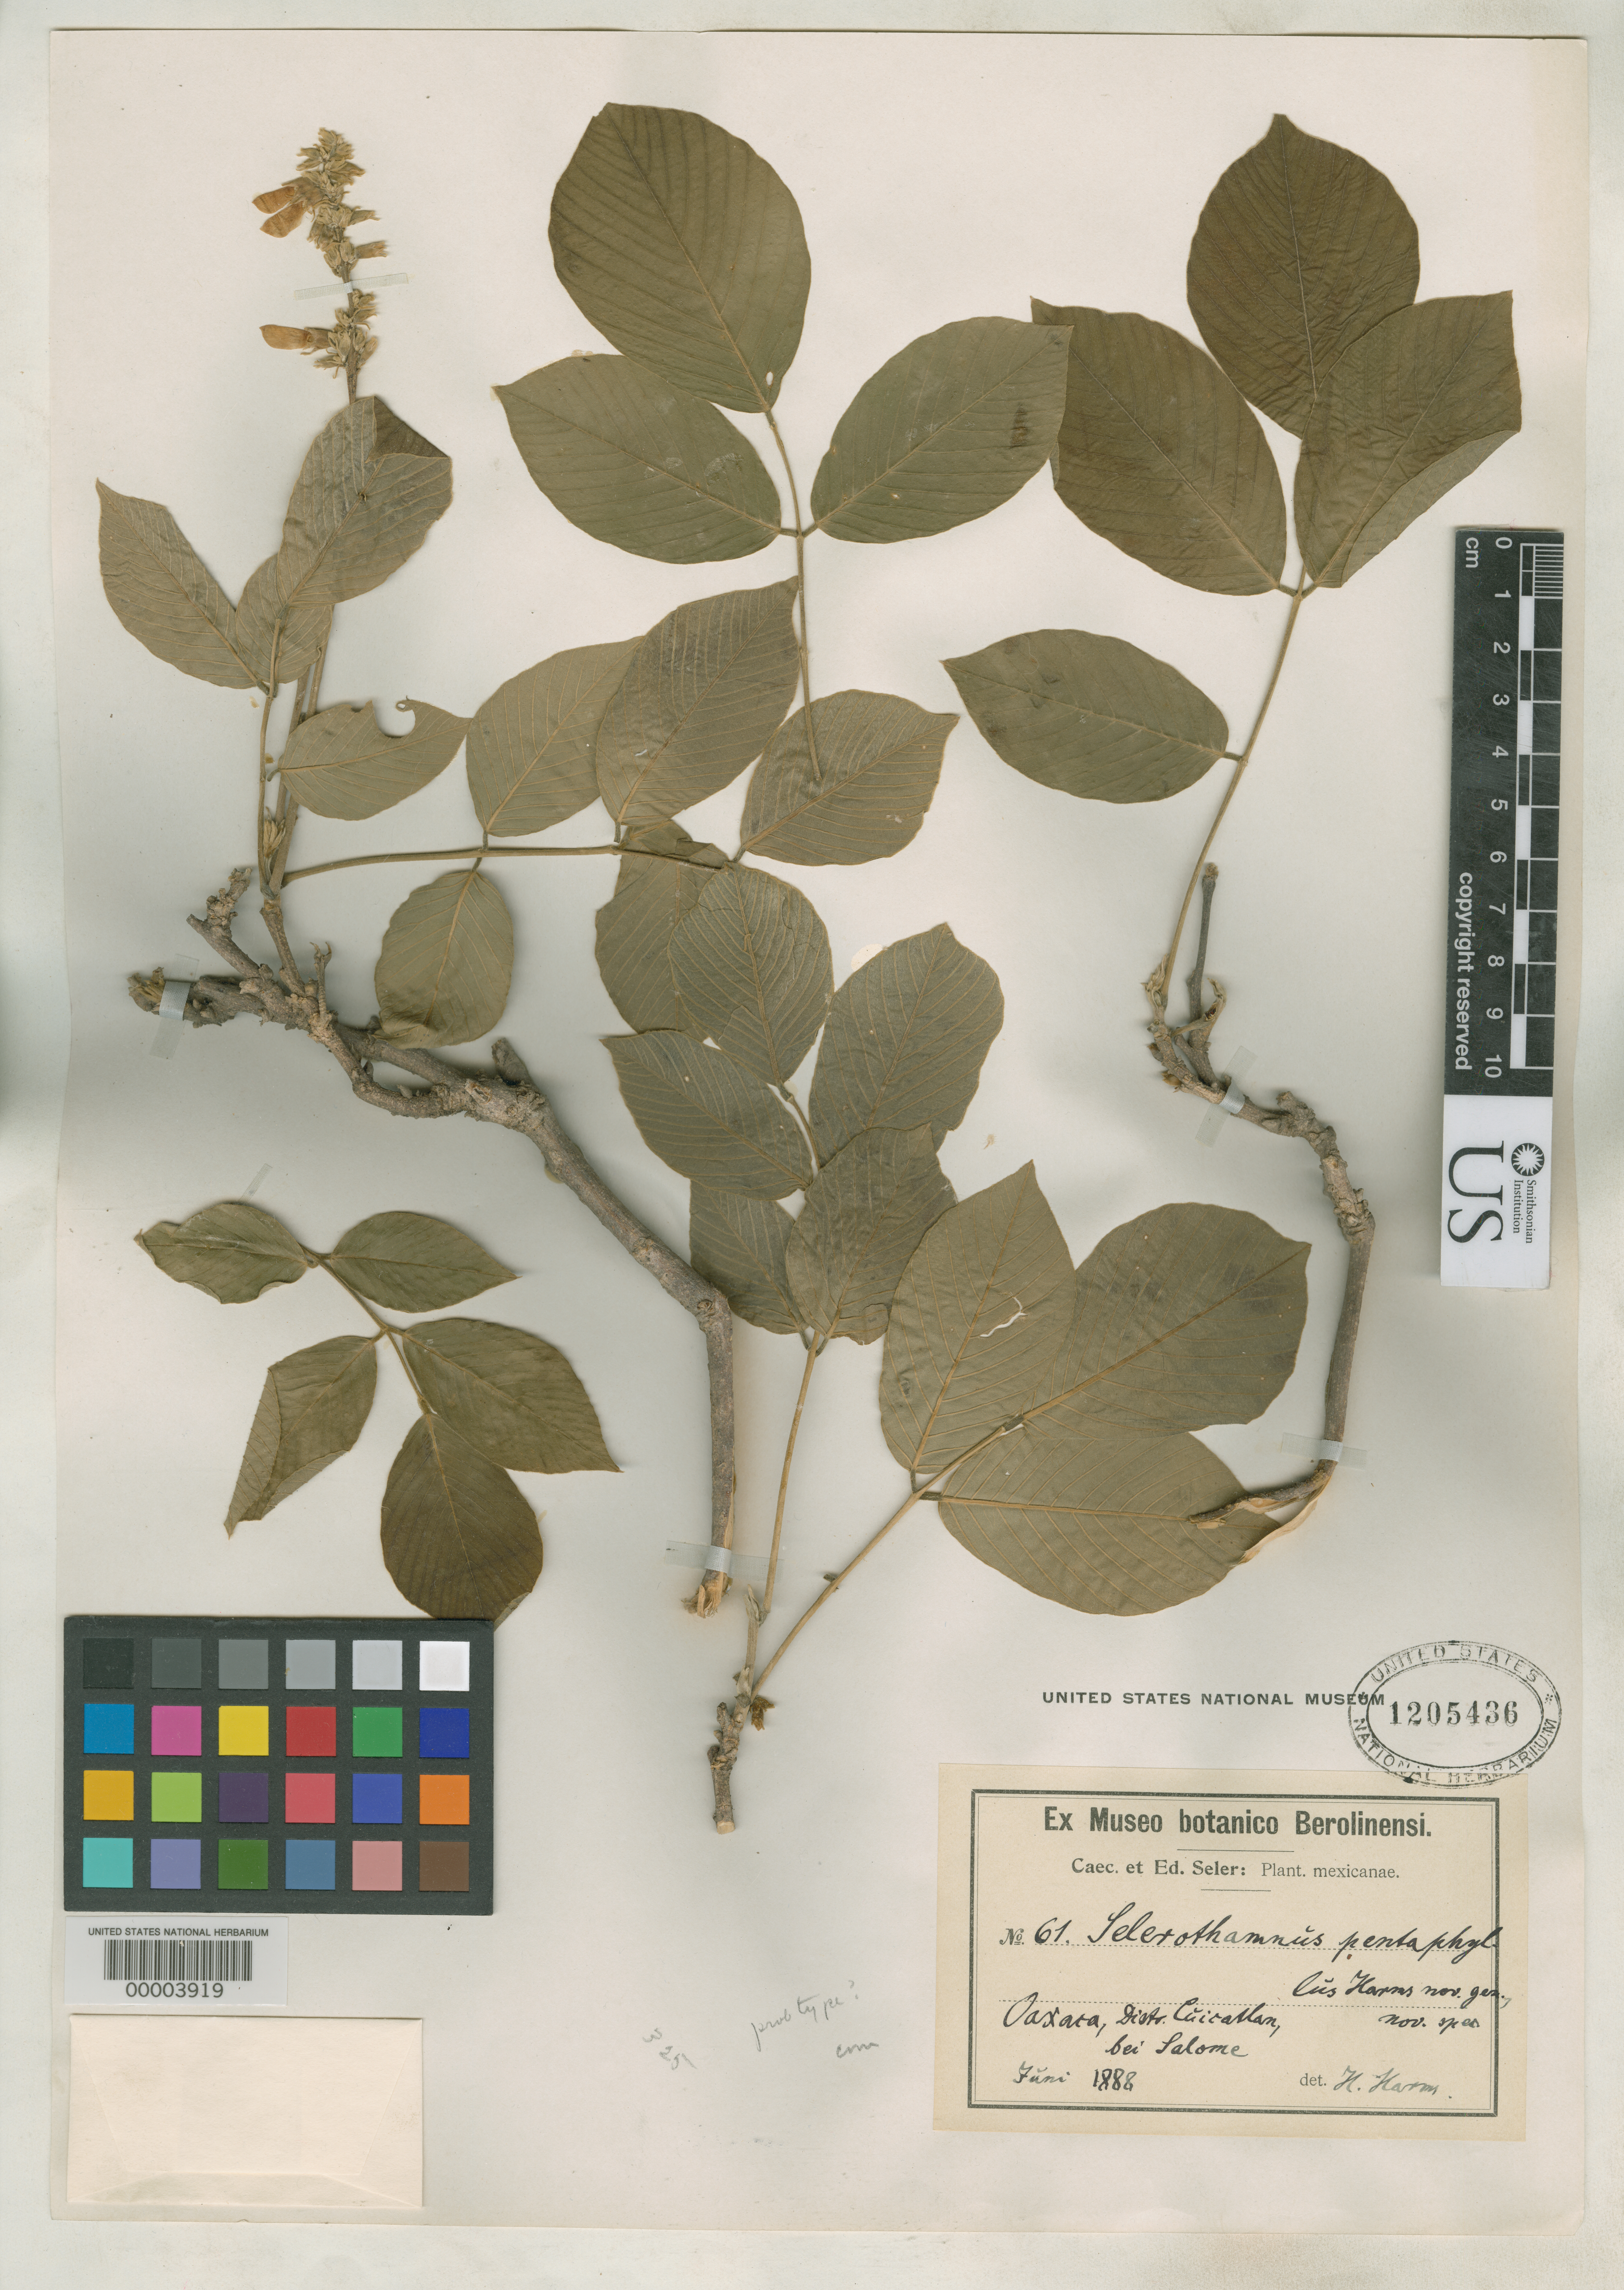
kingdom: Plantae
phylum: Tracheophyta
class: Magnoliopsida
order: Fabales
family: Fabaceae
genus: Selerothamnus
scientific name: Selerothamnus pentaphyllus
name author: Harms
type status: Isotype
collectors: E. Seler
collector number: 61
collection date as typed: Jun 1888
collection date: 1888-06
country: Mexico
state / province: Oaxaca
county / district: Cuicatlan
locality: Bei Salome.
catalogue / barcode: US 1205436